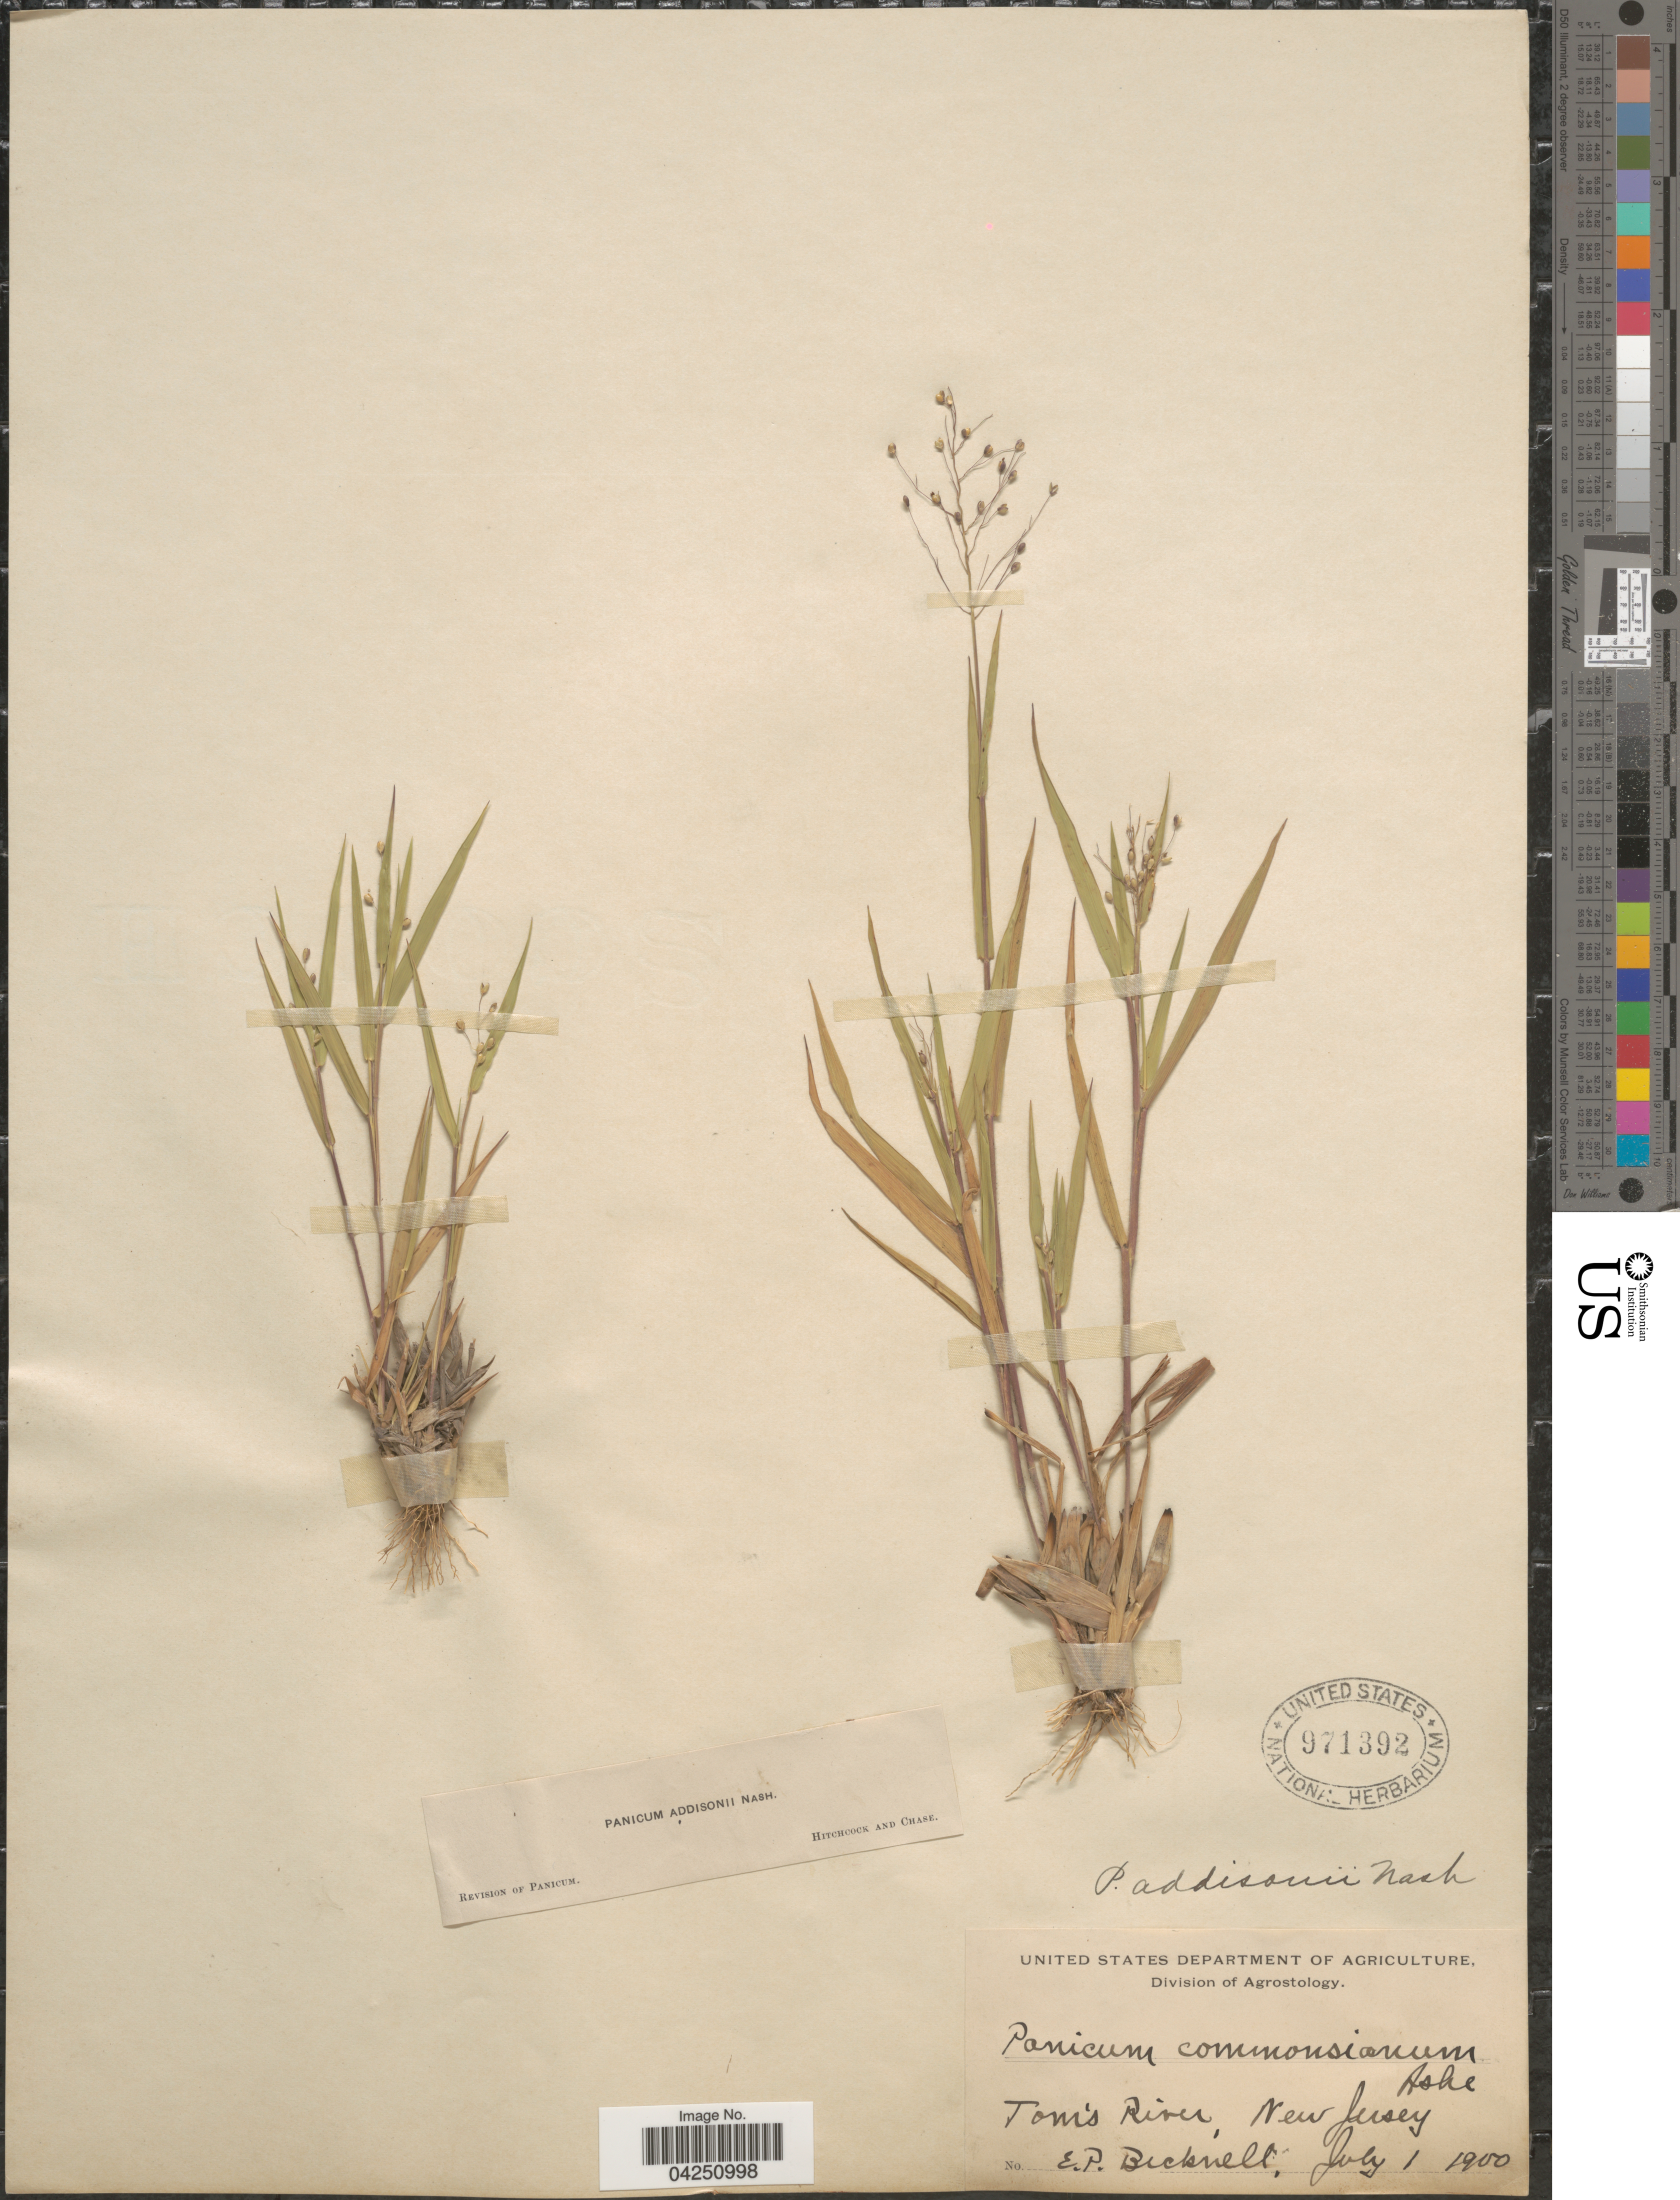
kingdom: Plantae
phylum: Tracheophyta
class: Liliopsida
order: Poales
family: Poaceae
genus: Dichanthelium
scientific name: Dichanthelium acuminatum var. acuminatum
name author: (Sw.) Gould & C.A. Clark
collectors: E. P. Bicknell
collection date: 1900-07-01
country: United States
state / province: New Jersey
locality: Tom's River.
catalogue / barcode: US 971392